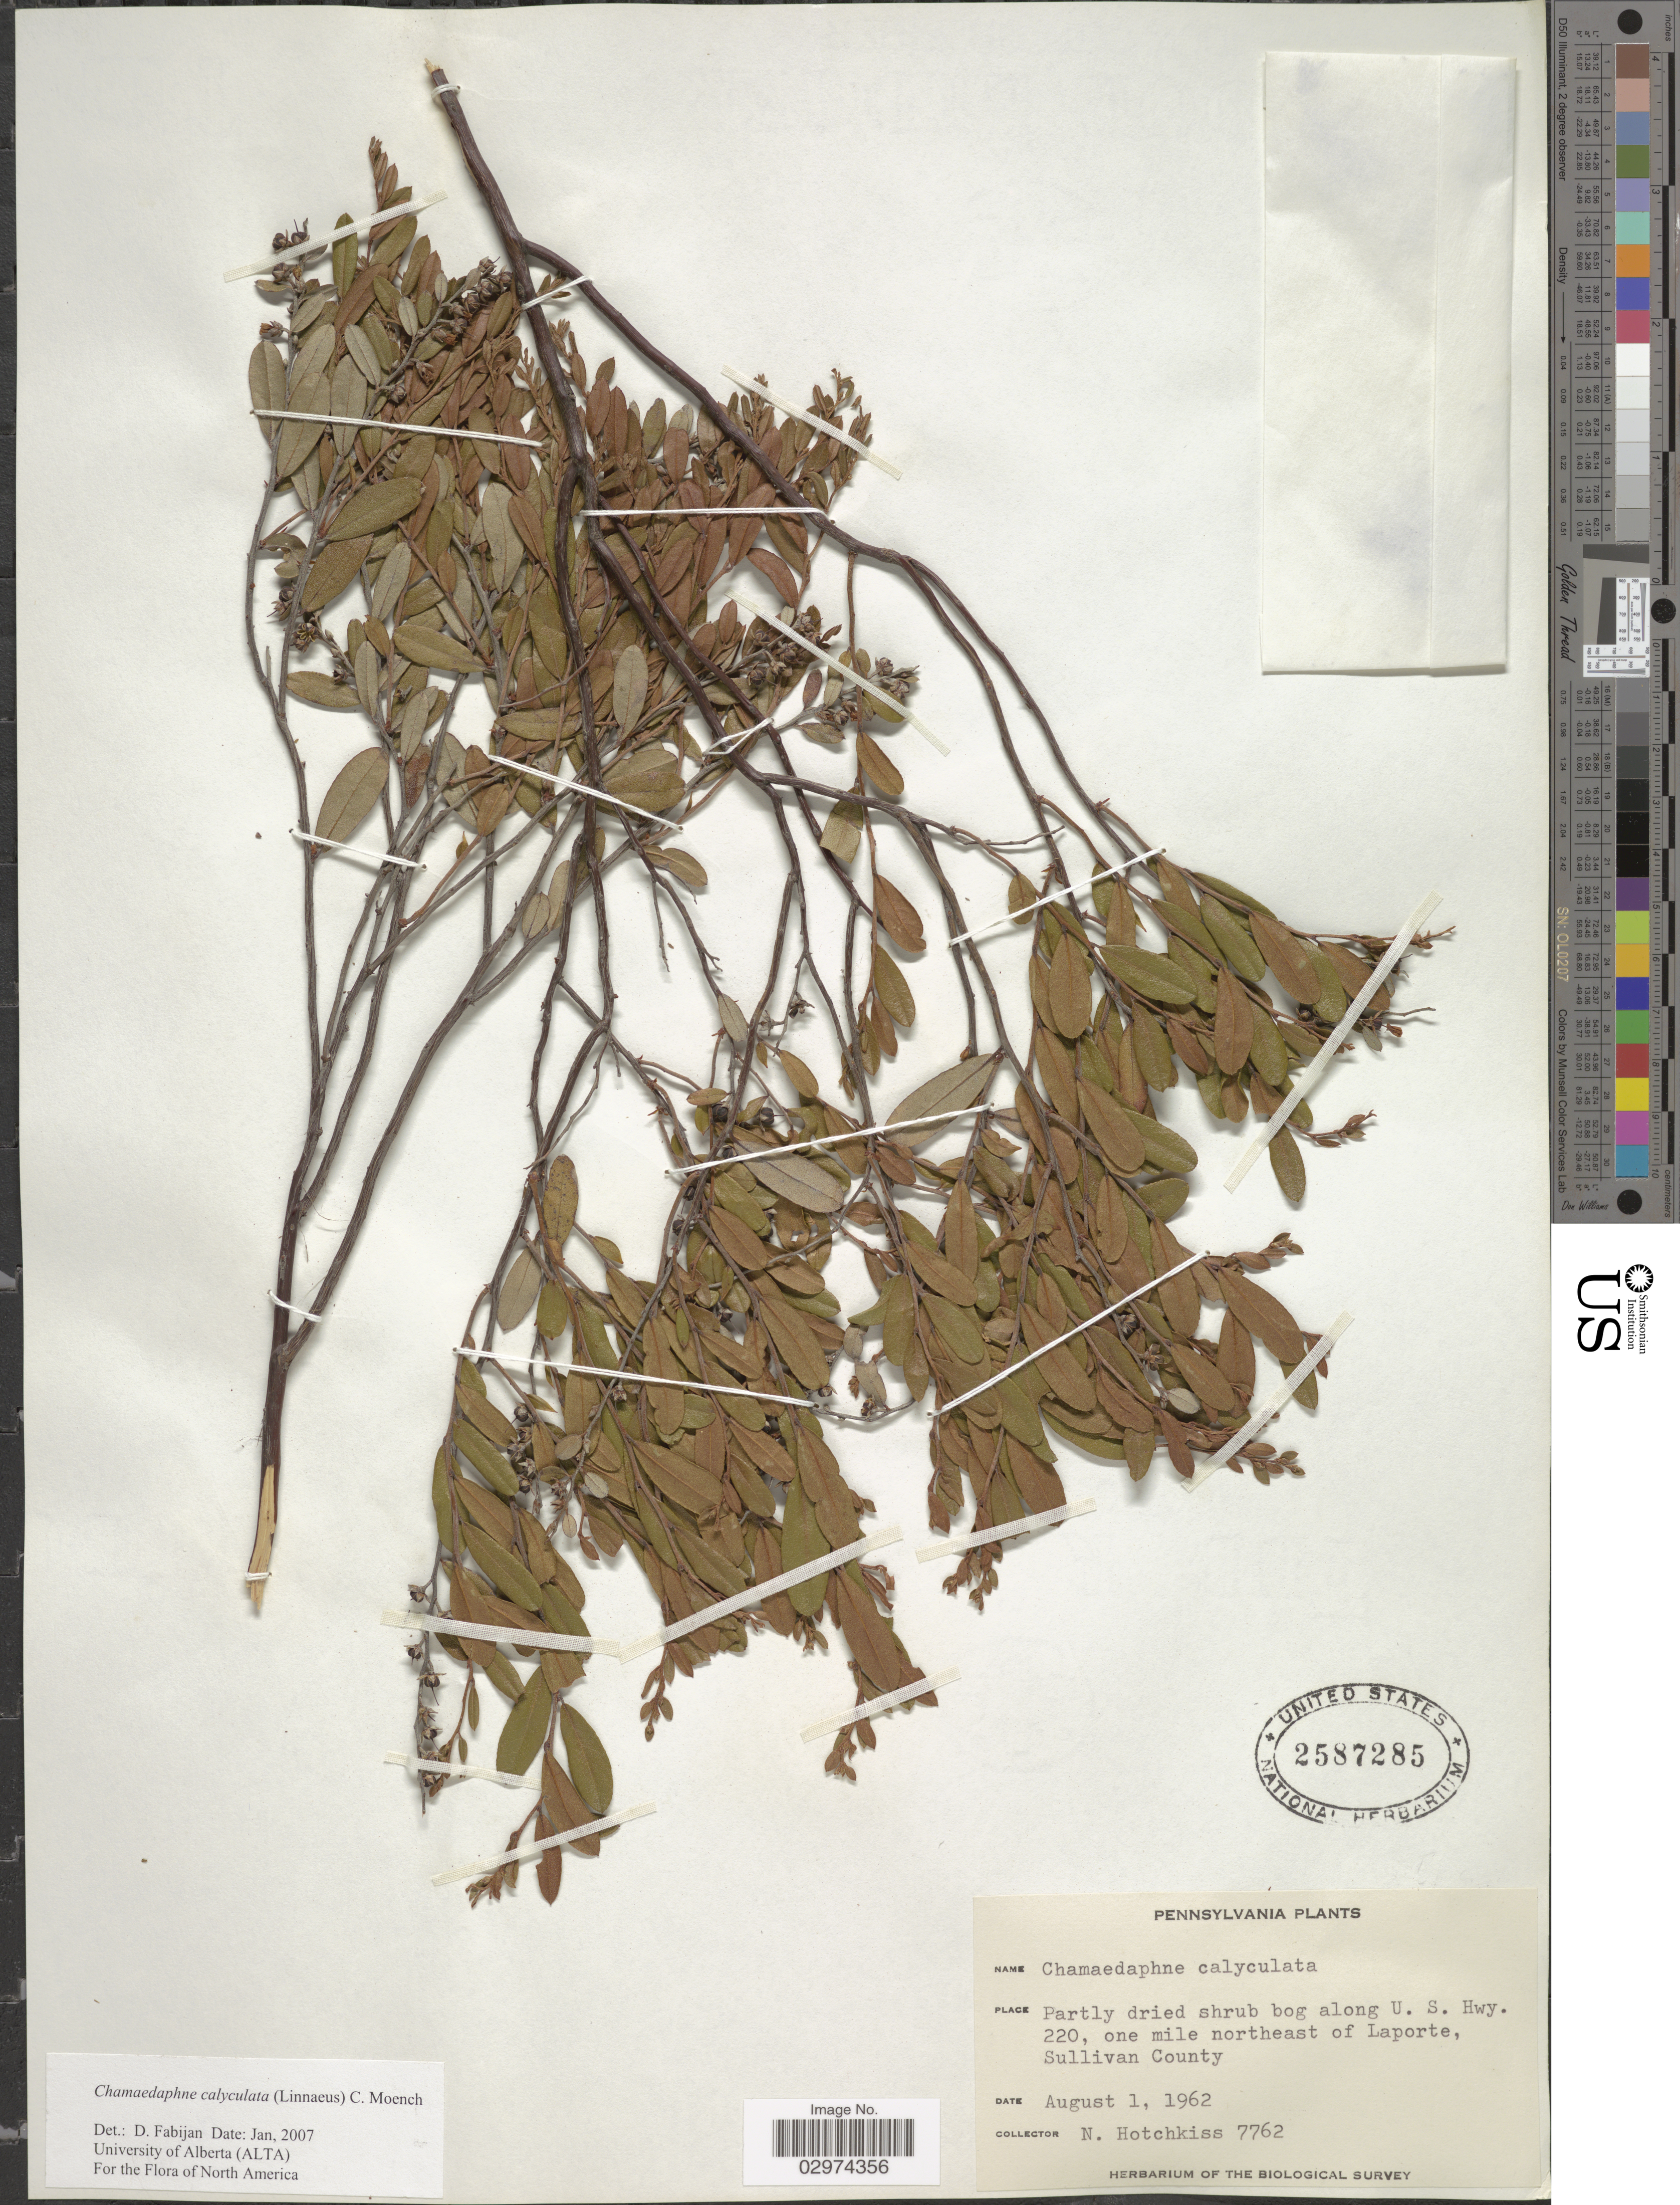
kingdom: Plantae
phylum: Tracheophyta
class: Magnoliopsida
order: Ericales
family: Ericaceae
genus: Chamaedaphne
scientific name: Chamaedaphne calyculata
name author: (L.) Moench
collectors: N. Hotchkiss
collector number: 7762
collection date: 1962-08-01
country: United States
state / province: Pennsylvania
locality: Along U. S. Hwy. 220, one mile northeast of Laporte,Sullivan County.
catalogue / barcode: US 2587285